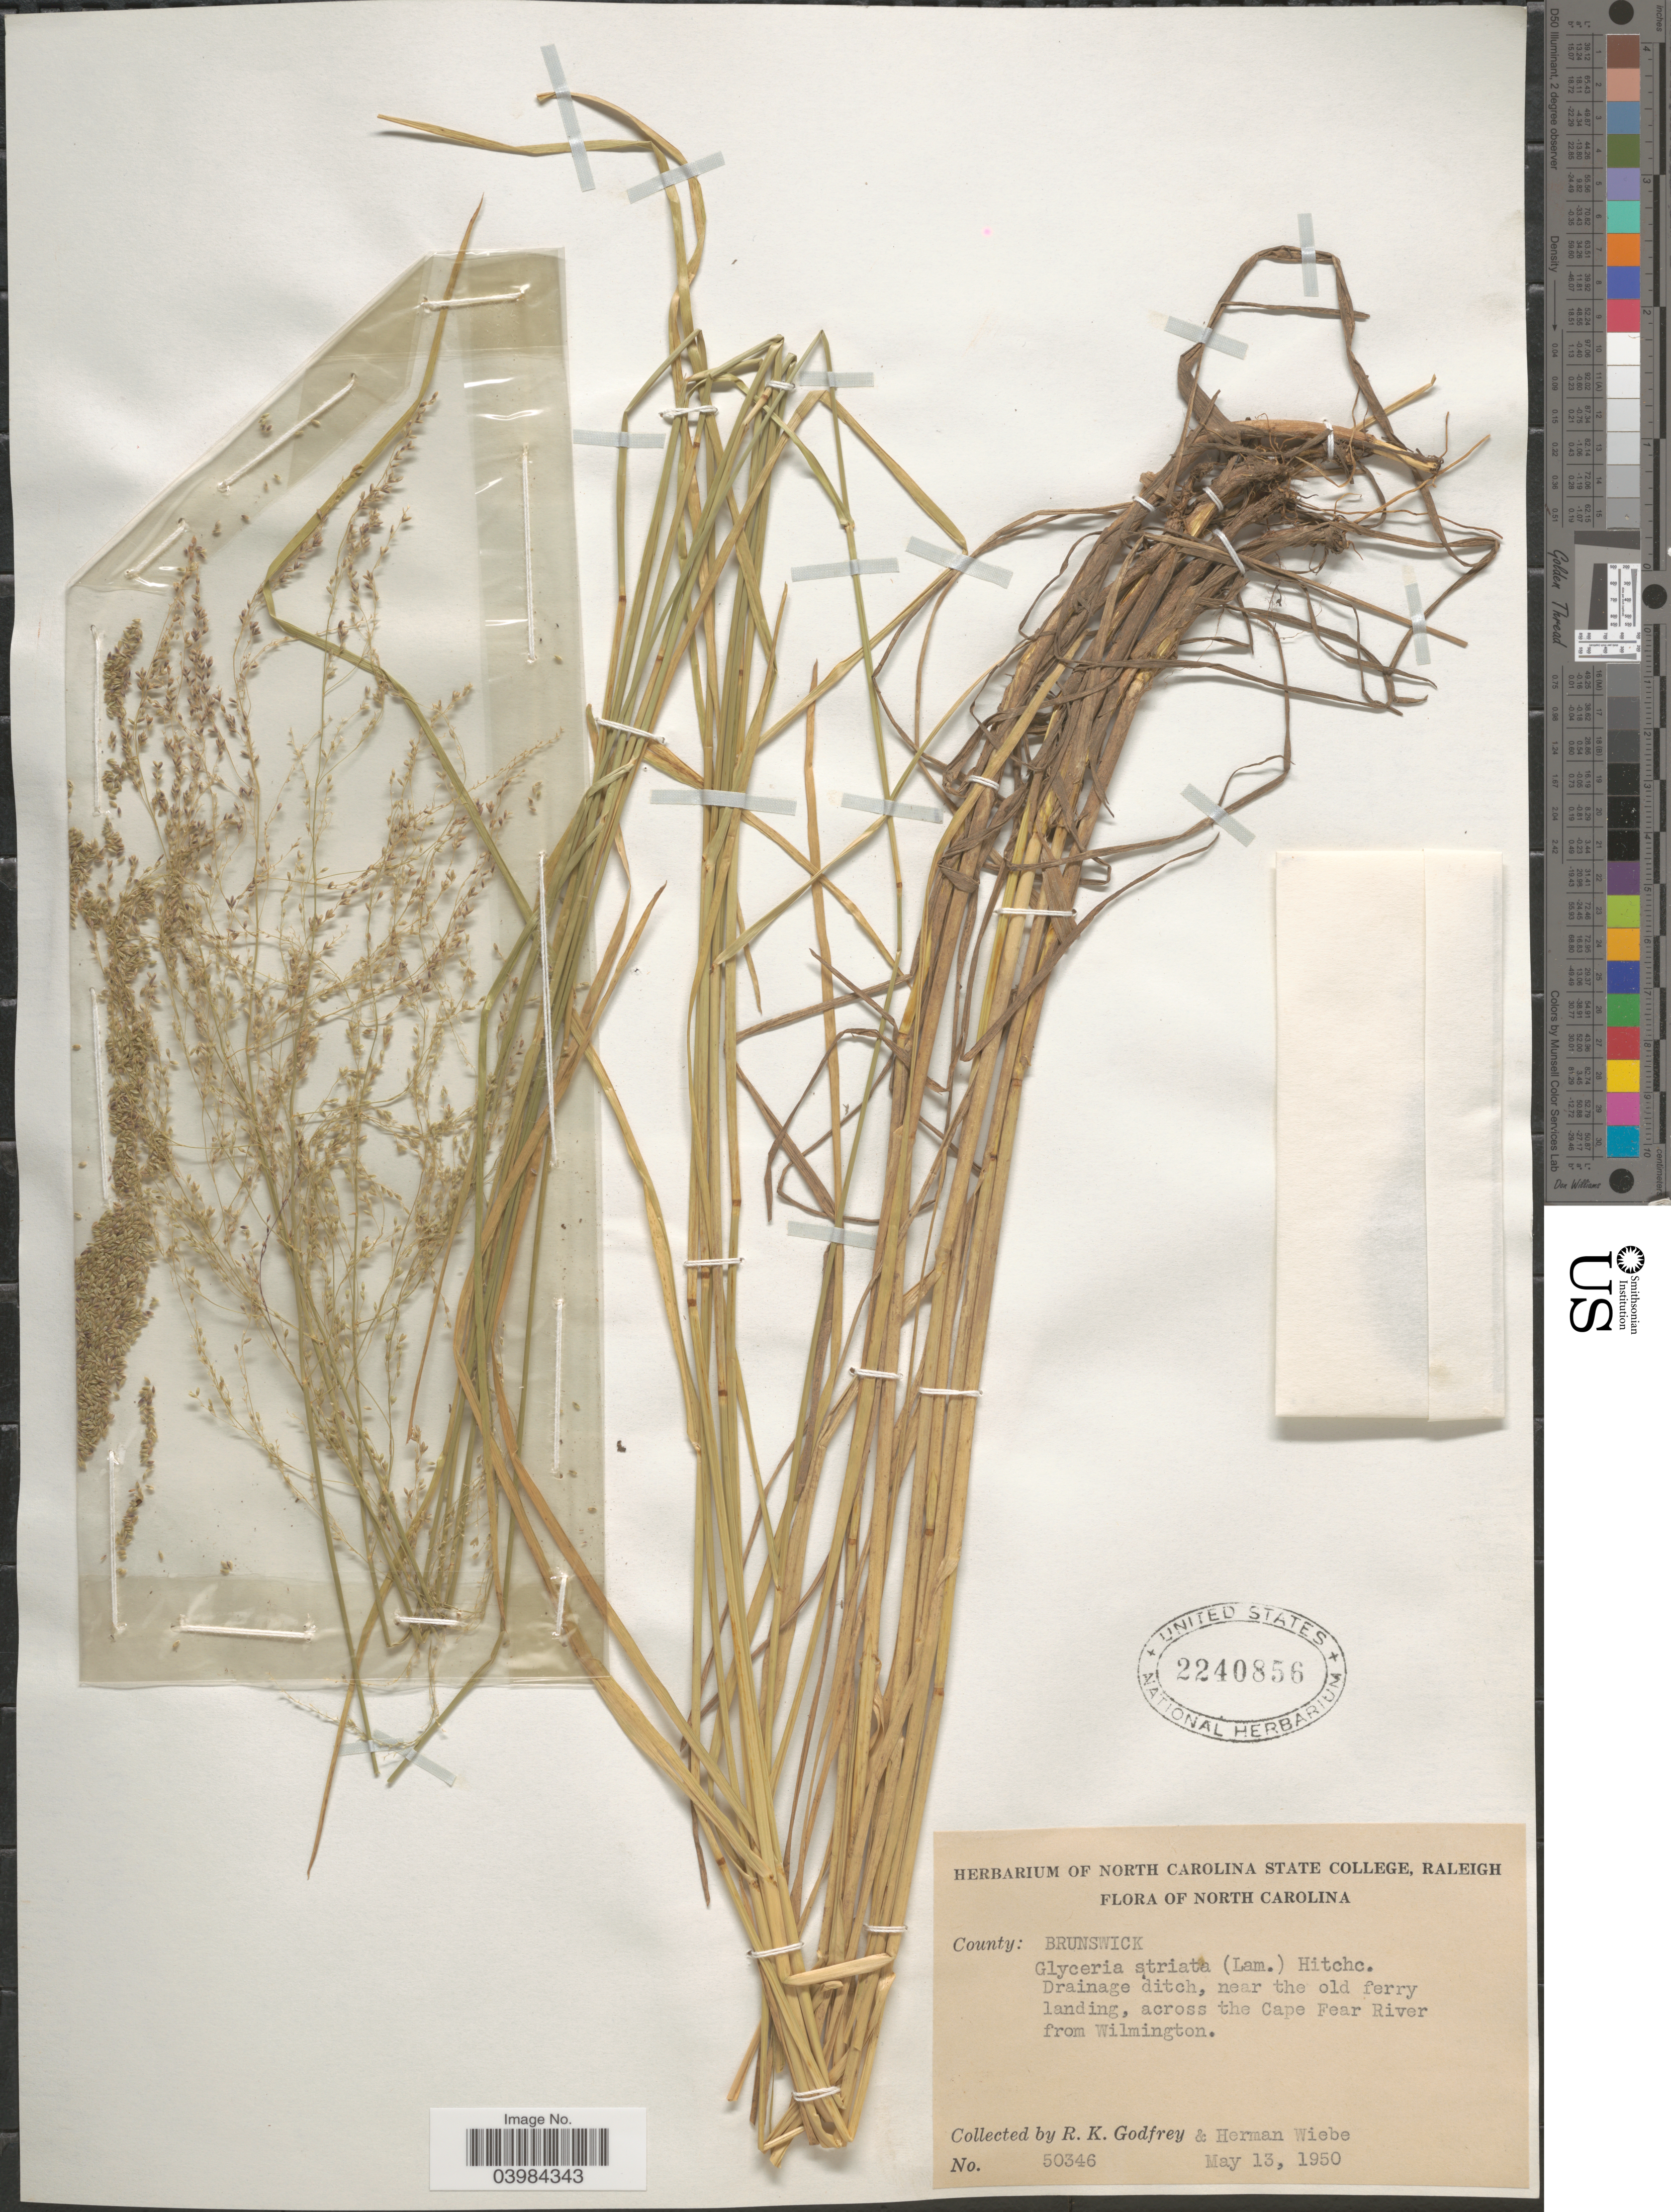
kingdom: Plantae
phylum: Tracheophyta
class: Liliopsida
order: Poales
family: Poaceae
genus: Glyceria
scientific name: Glyceria striata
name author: (Lam.) Hitchc.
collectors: R. K. Godfrey & H. Wiebe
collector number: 50346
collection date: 1950-05-13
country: United States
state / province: North Carolina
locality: County: Brunswick. Across the Cape Fear River from Wilmington.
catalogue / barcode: US 2240856